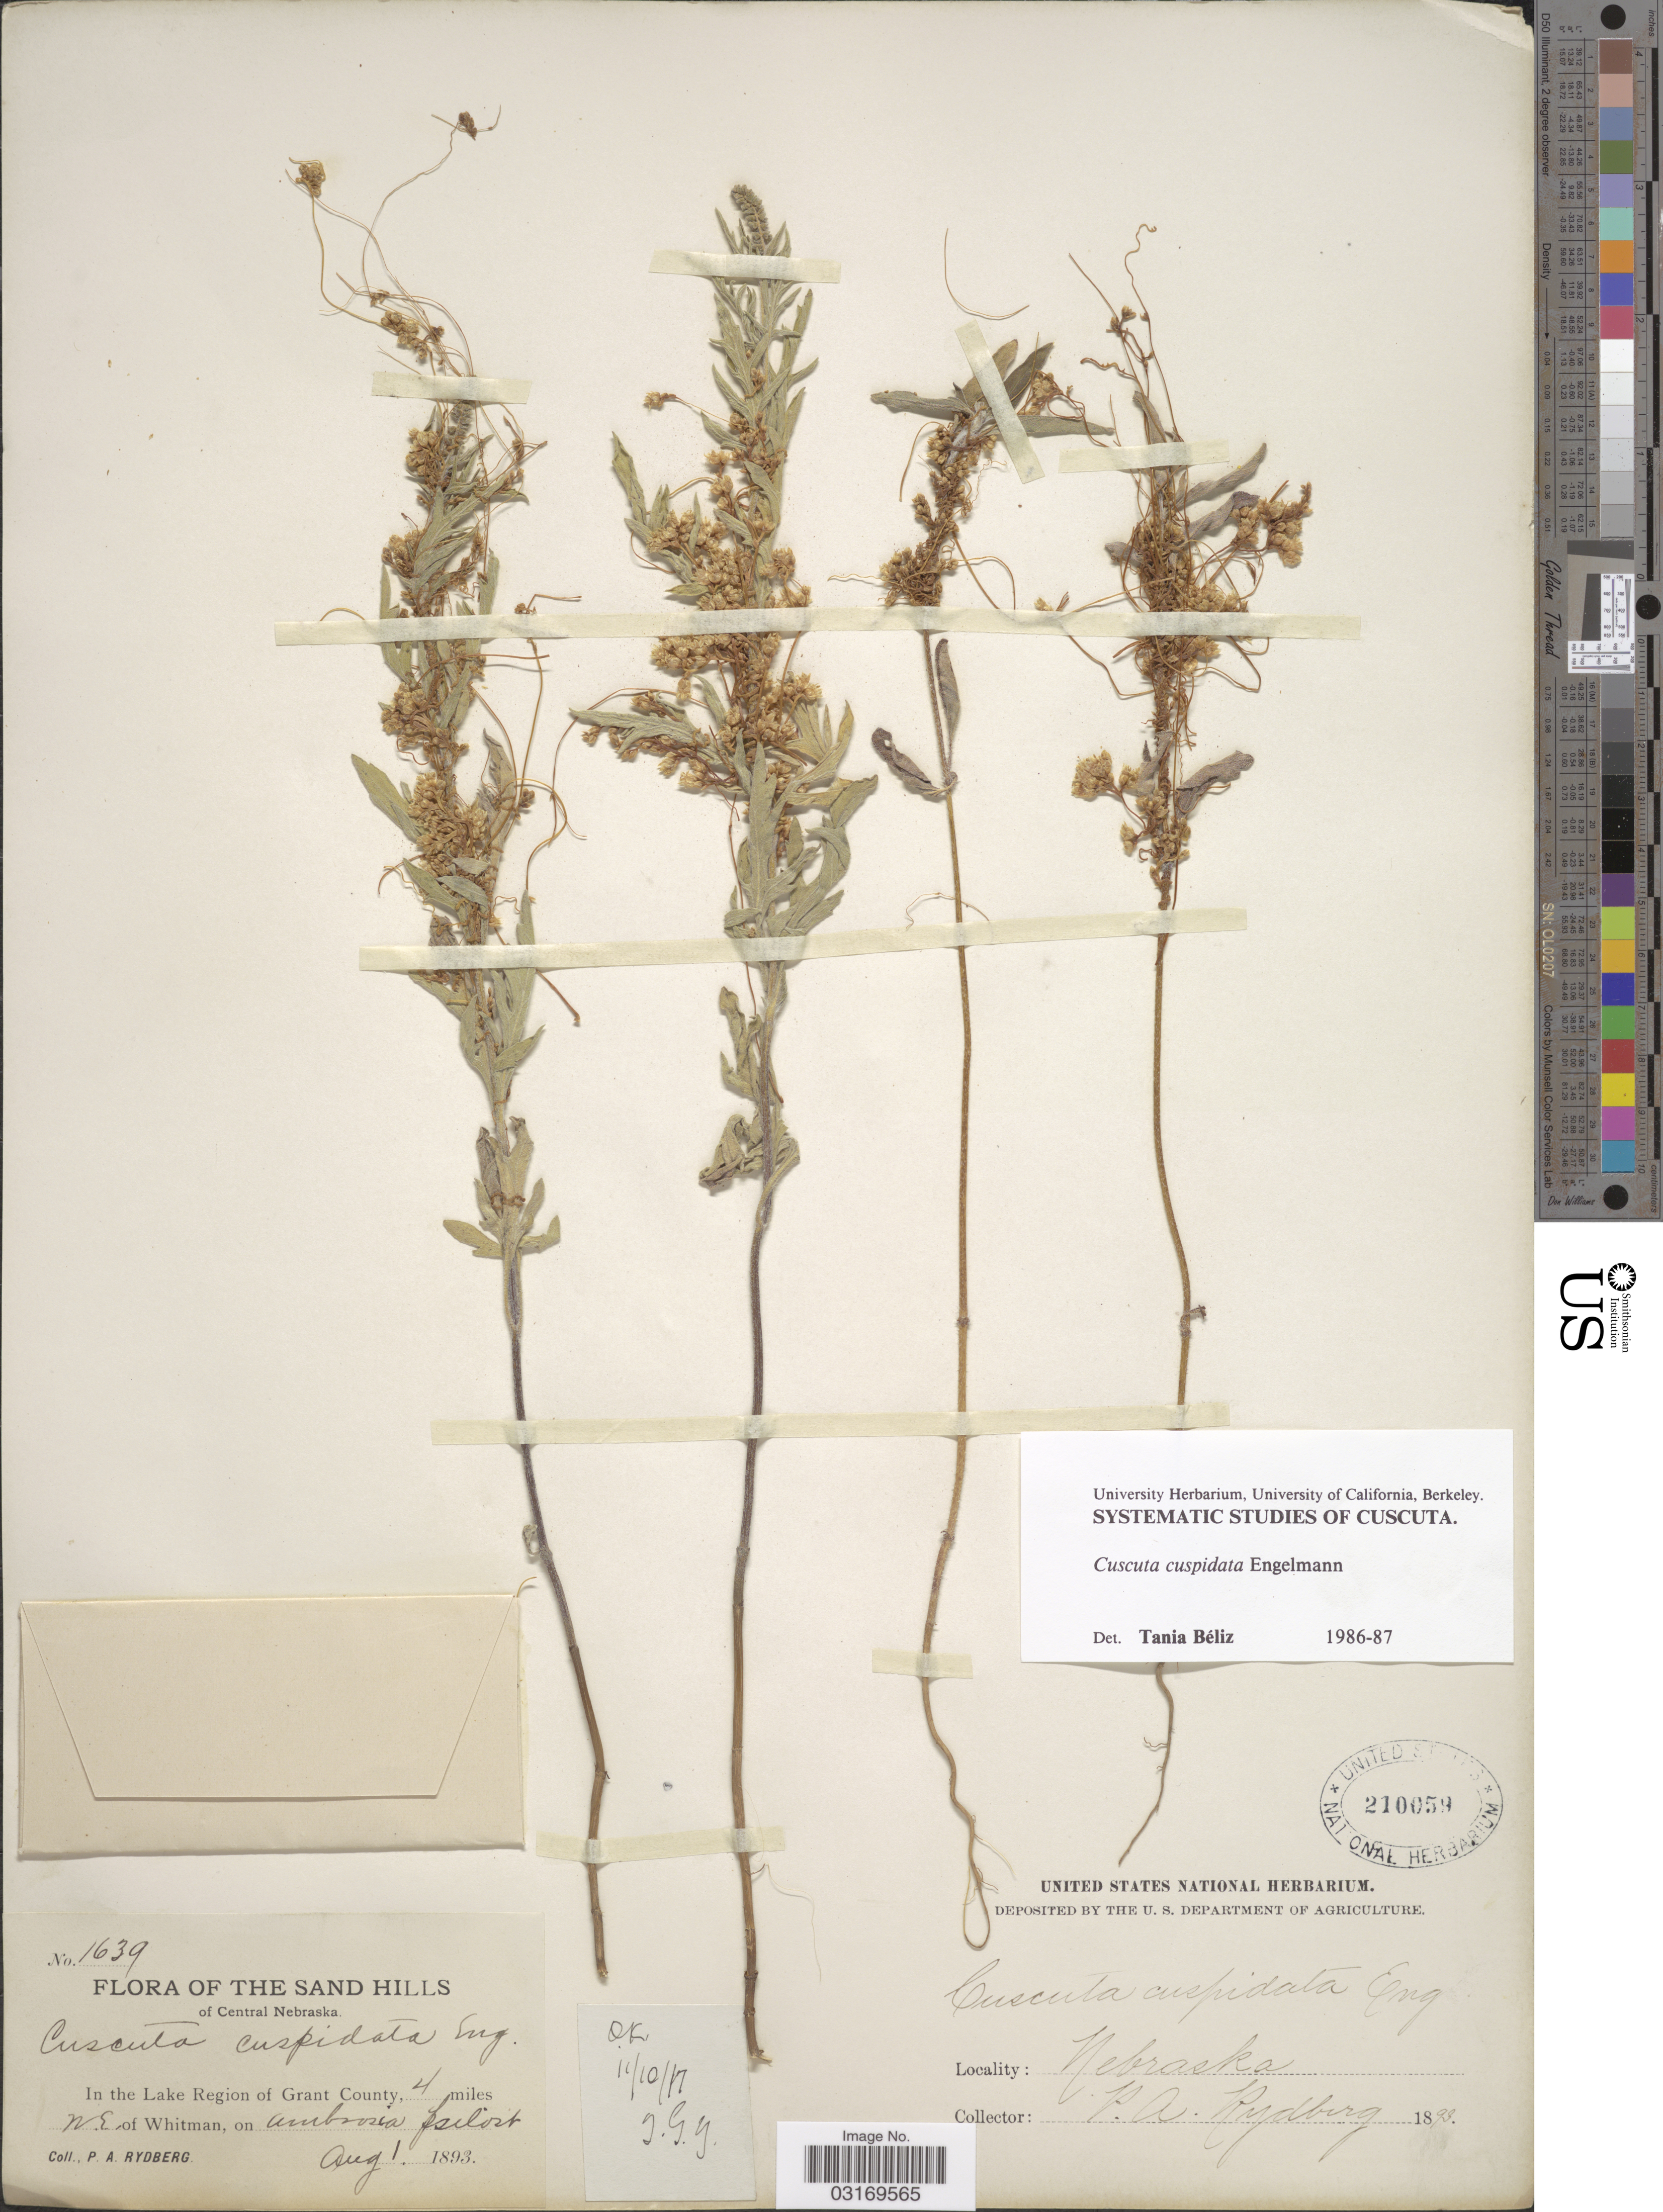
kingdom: Plantae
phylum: Tracheophyta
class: Magnoliopsida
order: Solanales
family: Convolvulaceae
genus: Cuscuta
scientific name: Cuscuta cuspidata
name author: Engelm.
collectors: P. A. Rydberg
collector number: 1639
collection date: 1893-08-01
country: United States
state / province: Nebraska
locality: The Sand Hills of Central nebraska. In the Lake region of Grant County, 4 miles N. E. of Whitman.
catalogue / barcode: US 210059